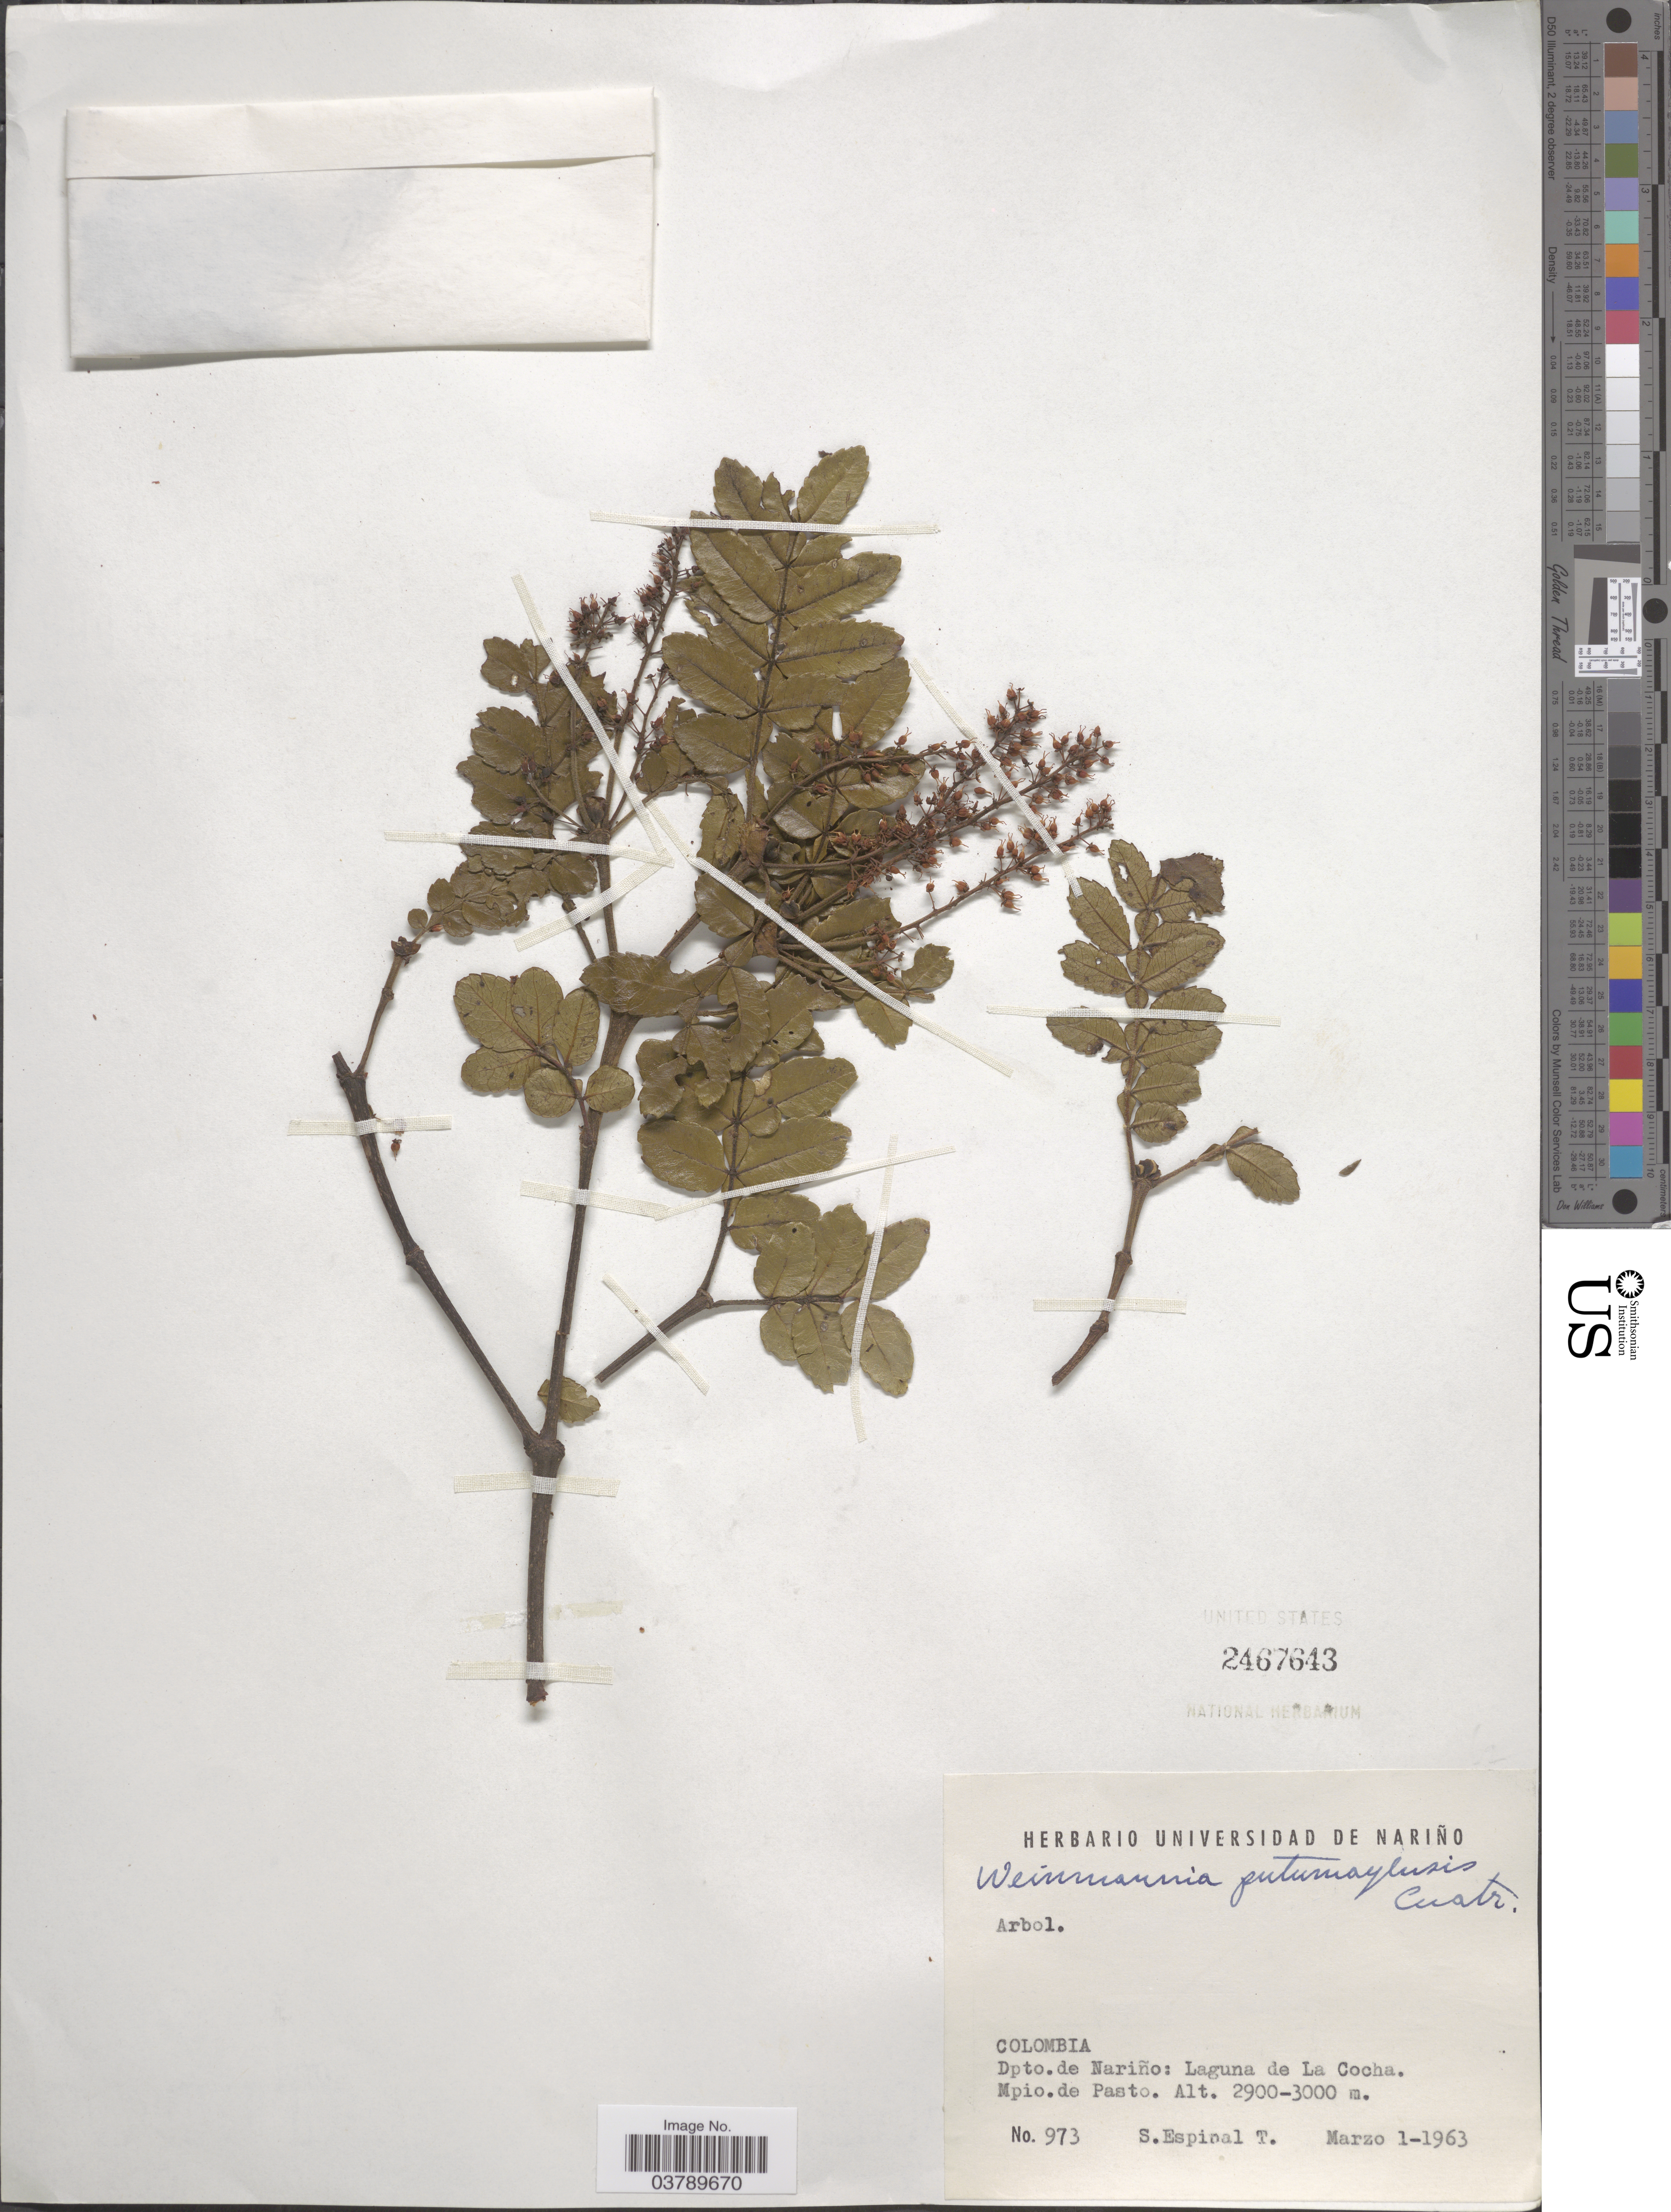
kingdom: Plantae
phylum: Tracheophyta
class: Magnoliopsida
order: Oxalidales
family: Cunoniaceae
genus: Weinmannia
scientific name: Weinmannia putumayensis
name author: Cuatrec.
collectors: S. Espinal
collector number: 973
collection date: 1963-03-01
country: Colombia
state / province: Nariño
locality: Dpto. de Nariño: Laguna de La Cocha. Mpio. de Pasto.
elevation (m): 2900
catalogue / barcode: US 2467643